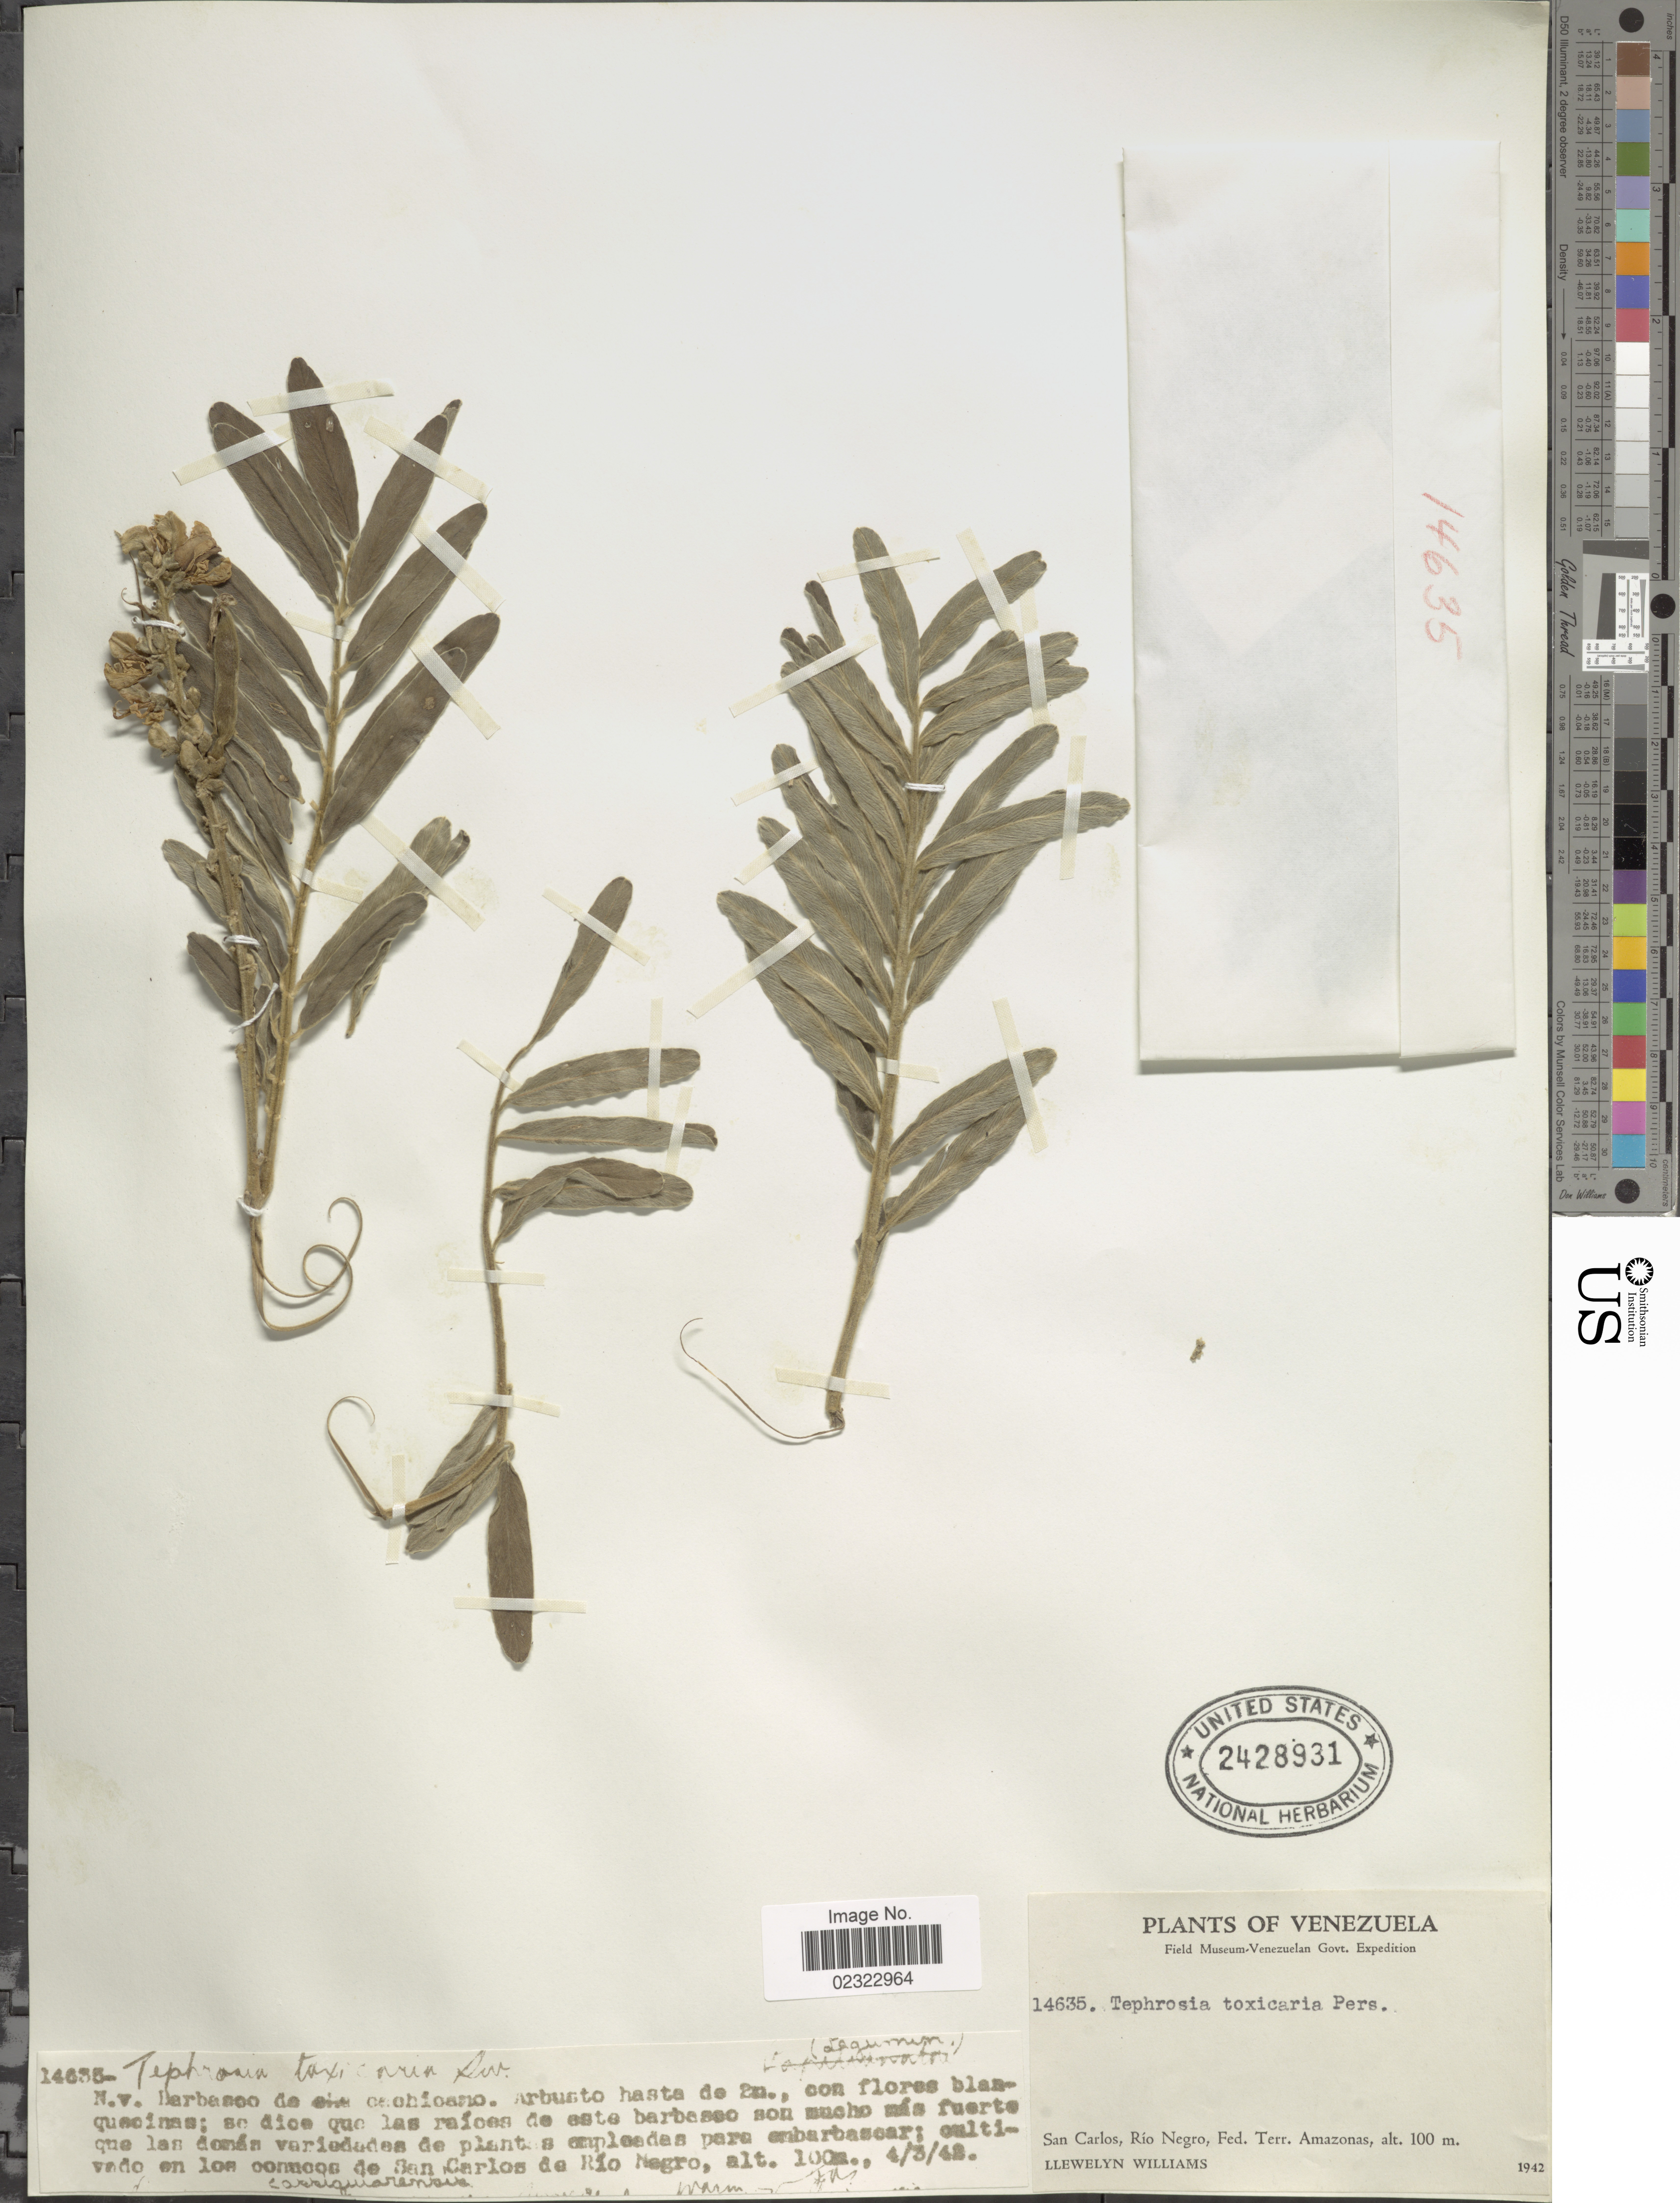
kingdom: Plantae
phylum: Tracheophyta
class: Magnoliopsida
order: Fabales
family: Fabaceae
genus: Tephrosia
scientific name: Tephrosia sinapou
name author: (Buc'hoz) A. Chev.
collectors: Ll. Williams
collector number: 14635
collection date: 1942-03-04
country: Venezuela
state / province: Amazonas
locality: San Carlos, Rio Negro, Fed. Terr. Amazonas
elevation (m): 100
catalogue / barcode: US 2428931